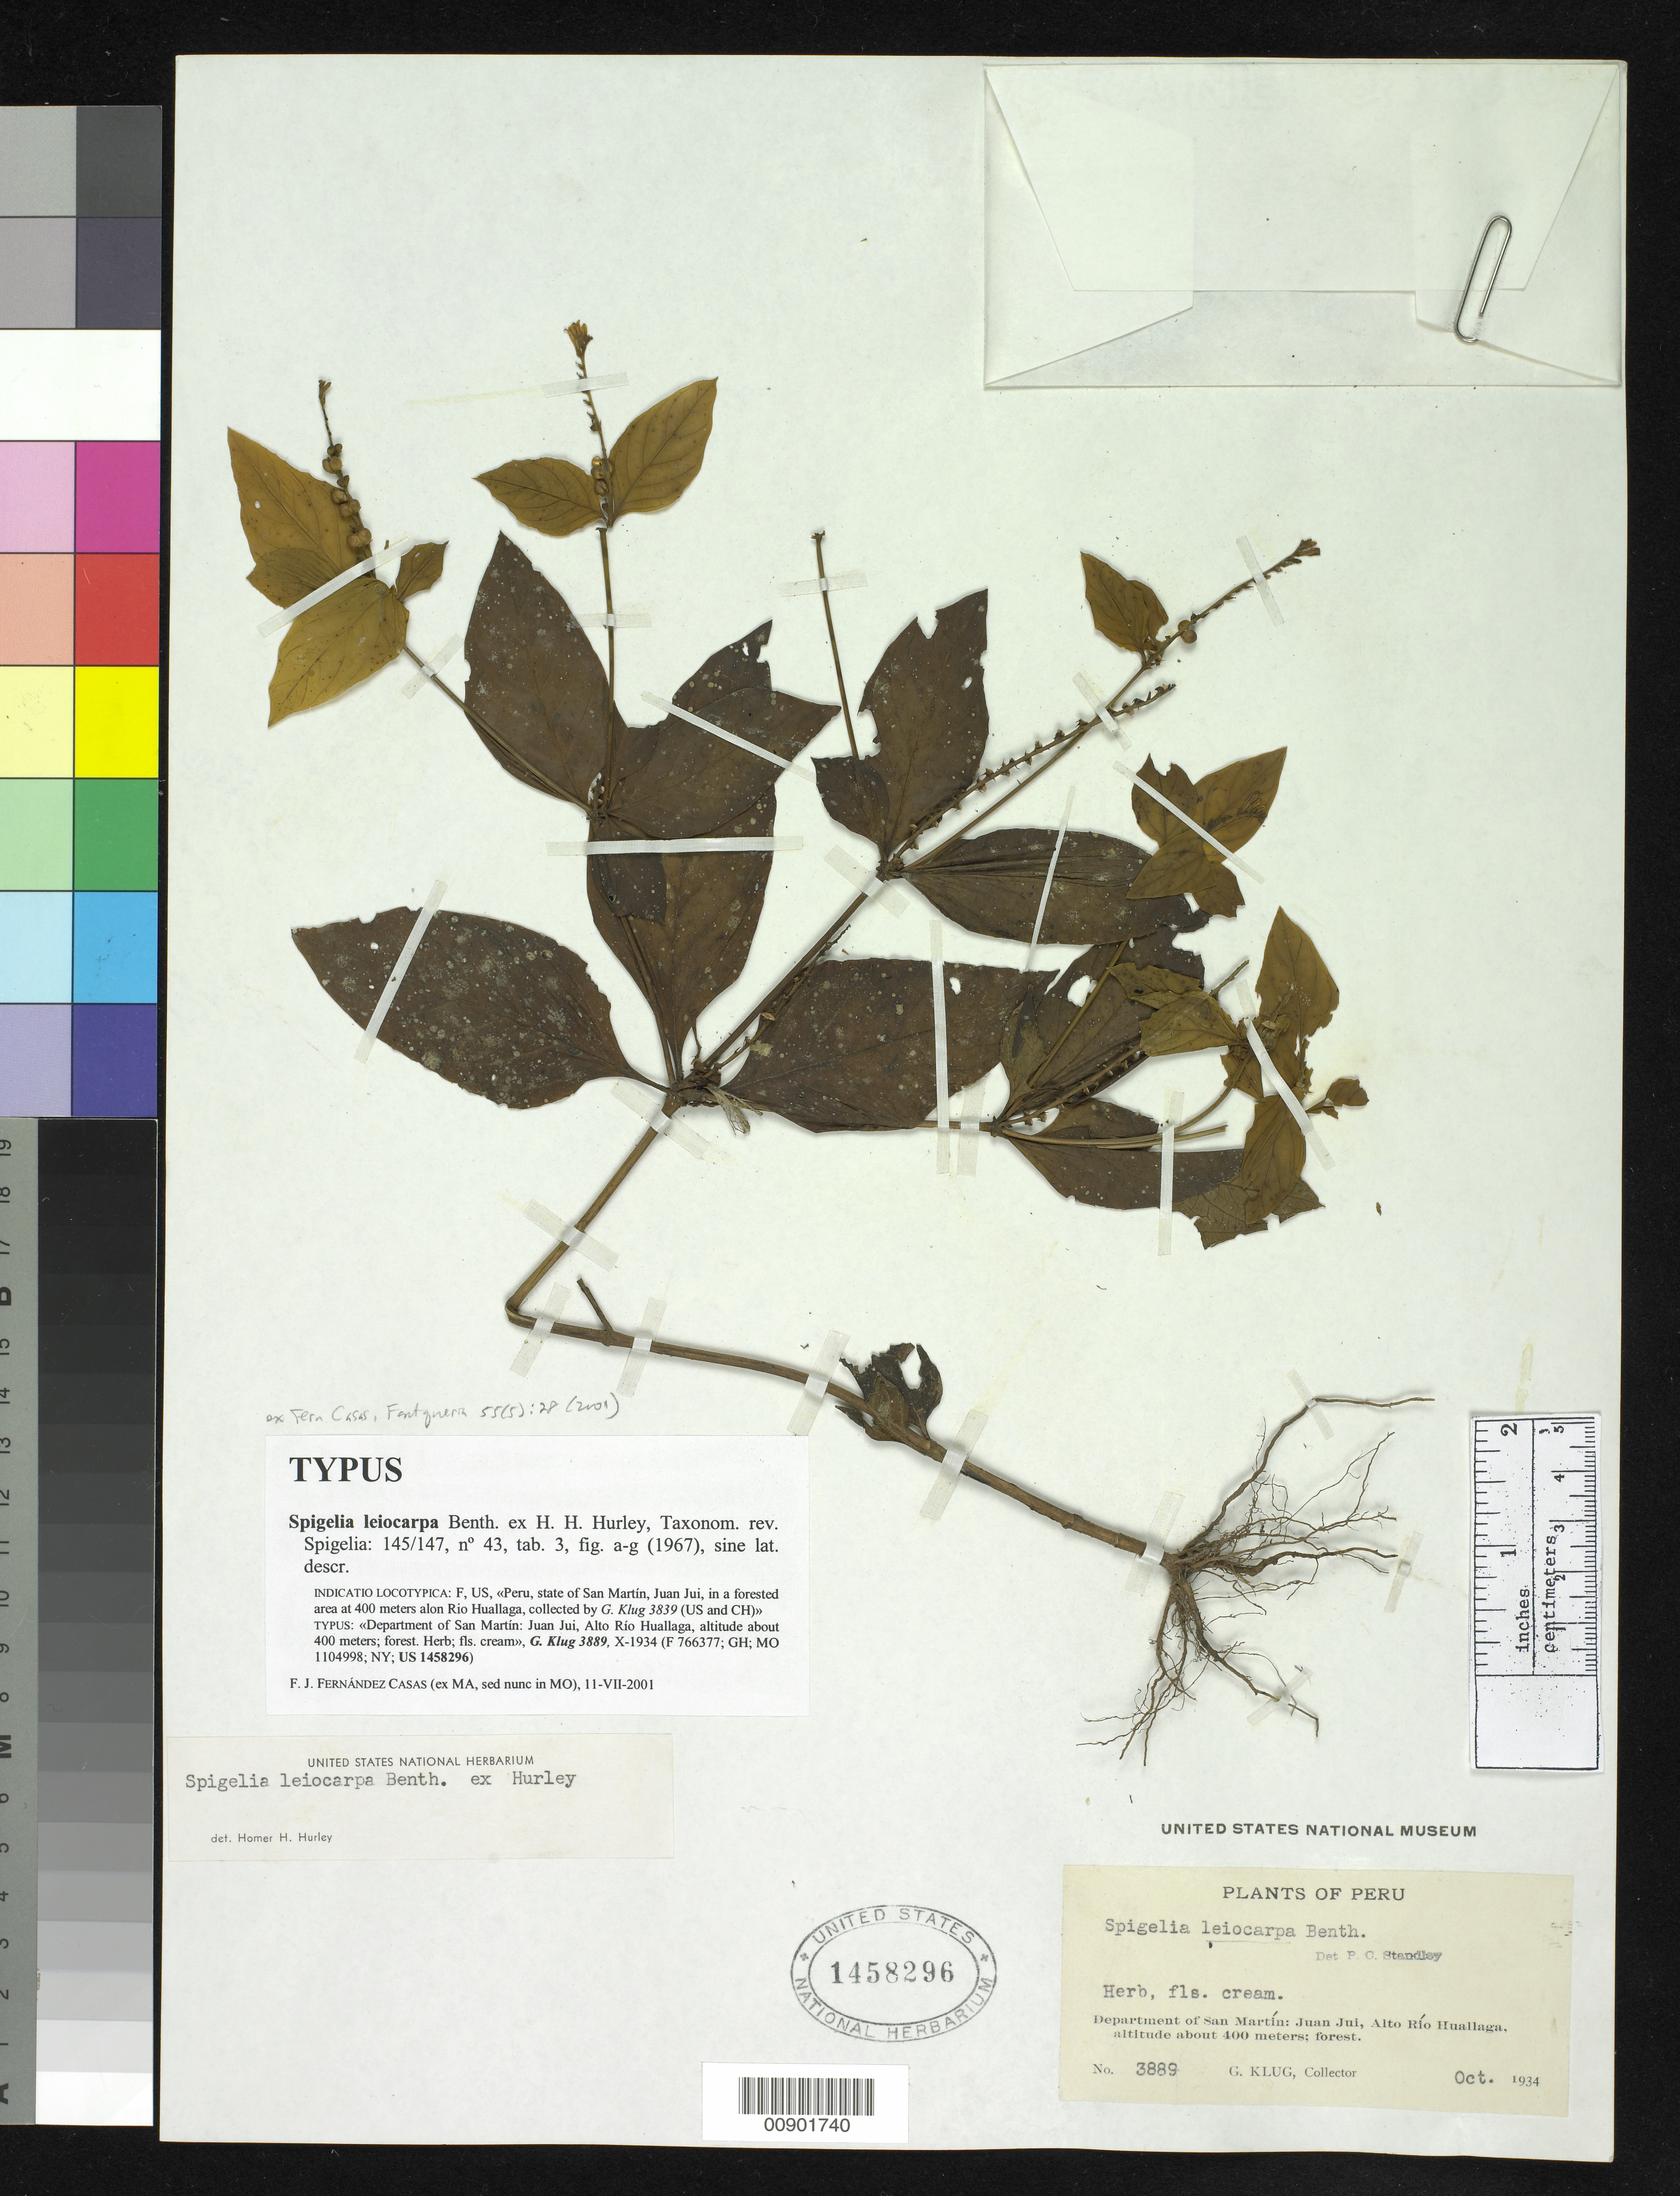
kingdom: Plantae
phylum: Tracheophyta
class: Magnoliopsida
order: Gentianales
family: Loganiaceae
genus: Spigelia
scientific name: Spigelia leiocarpa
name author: Benth. ex Fern. Casas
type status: Holotype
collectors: G. Klug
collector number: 3889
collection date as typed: Oct 1934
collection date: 1934-10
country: Peru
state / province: San Martín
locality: Department of San Martín: Juan Jui, Alto Río Huallaga.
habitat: Forest.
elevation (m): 400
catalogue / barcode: US 1458296